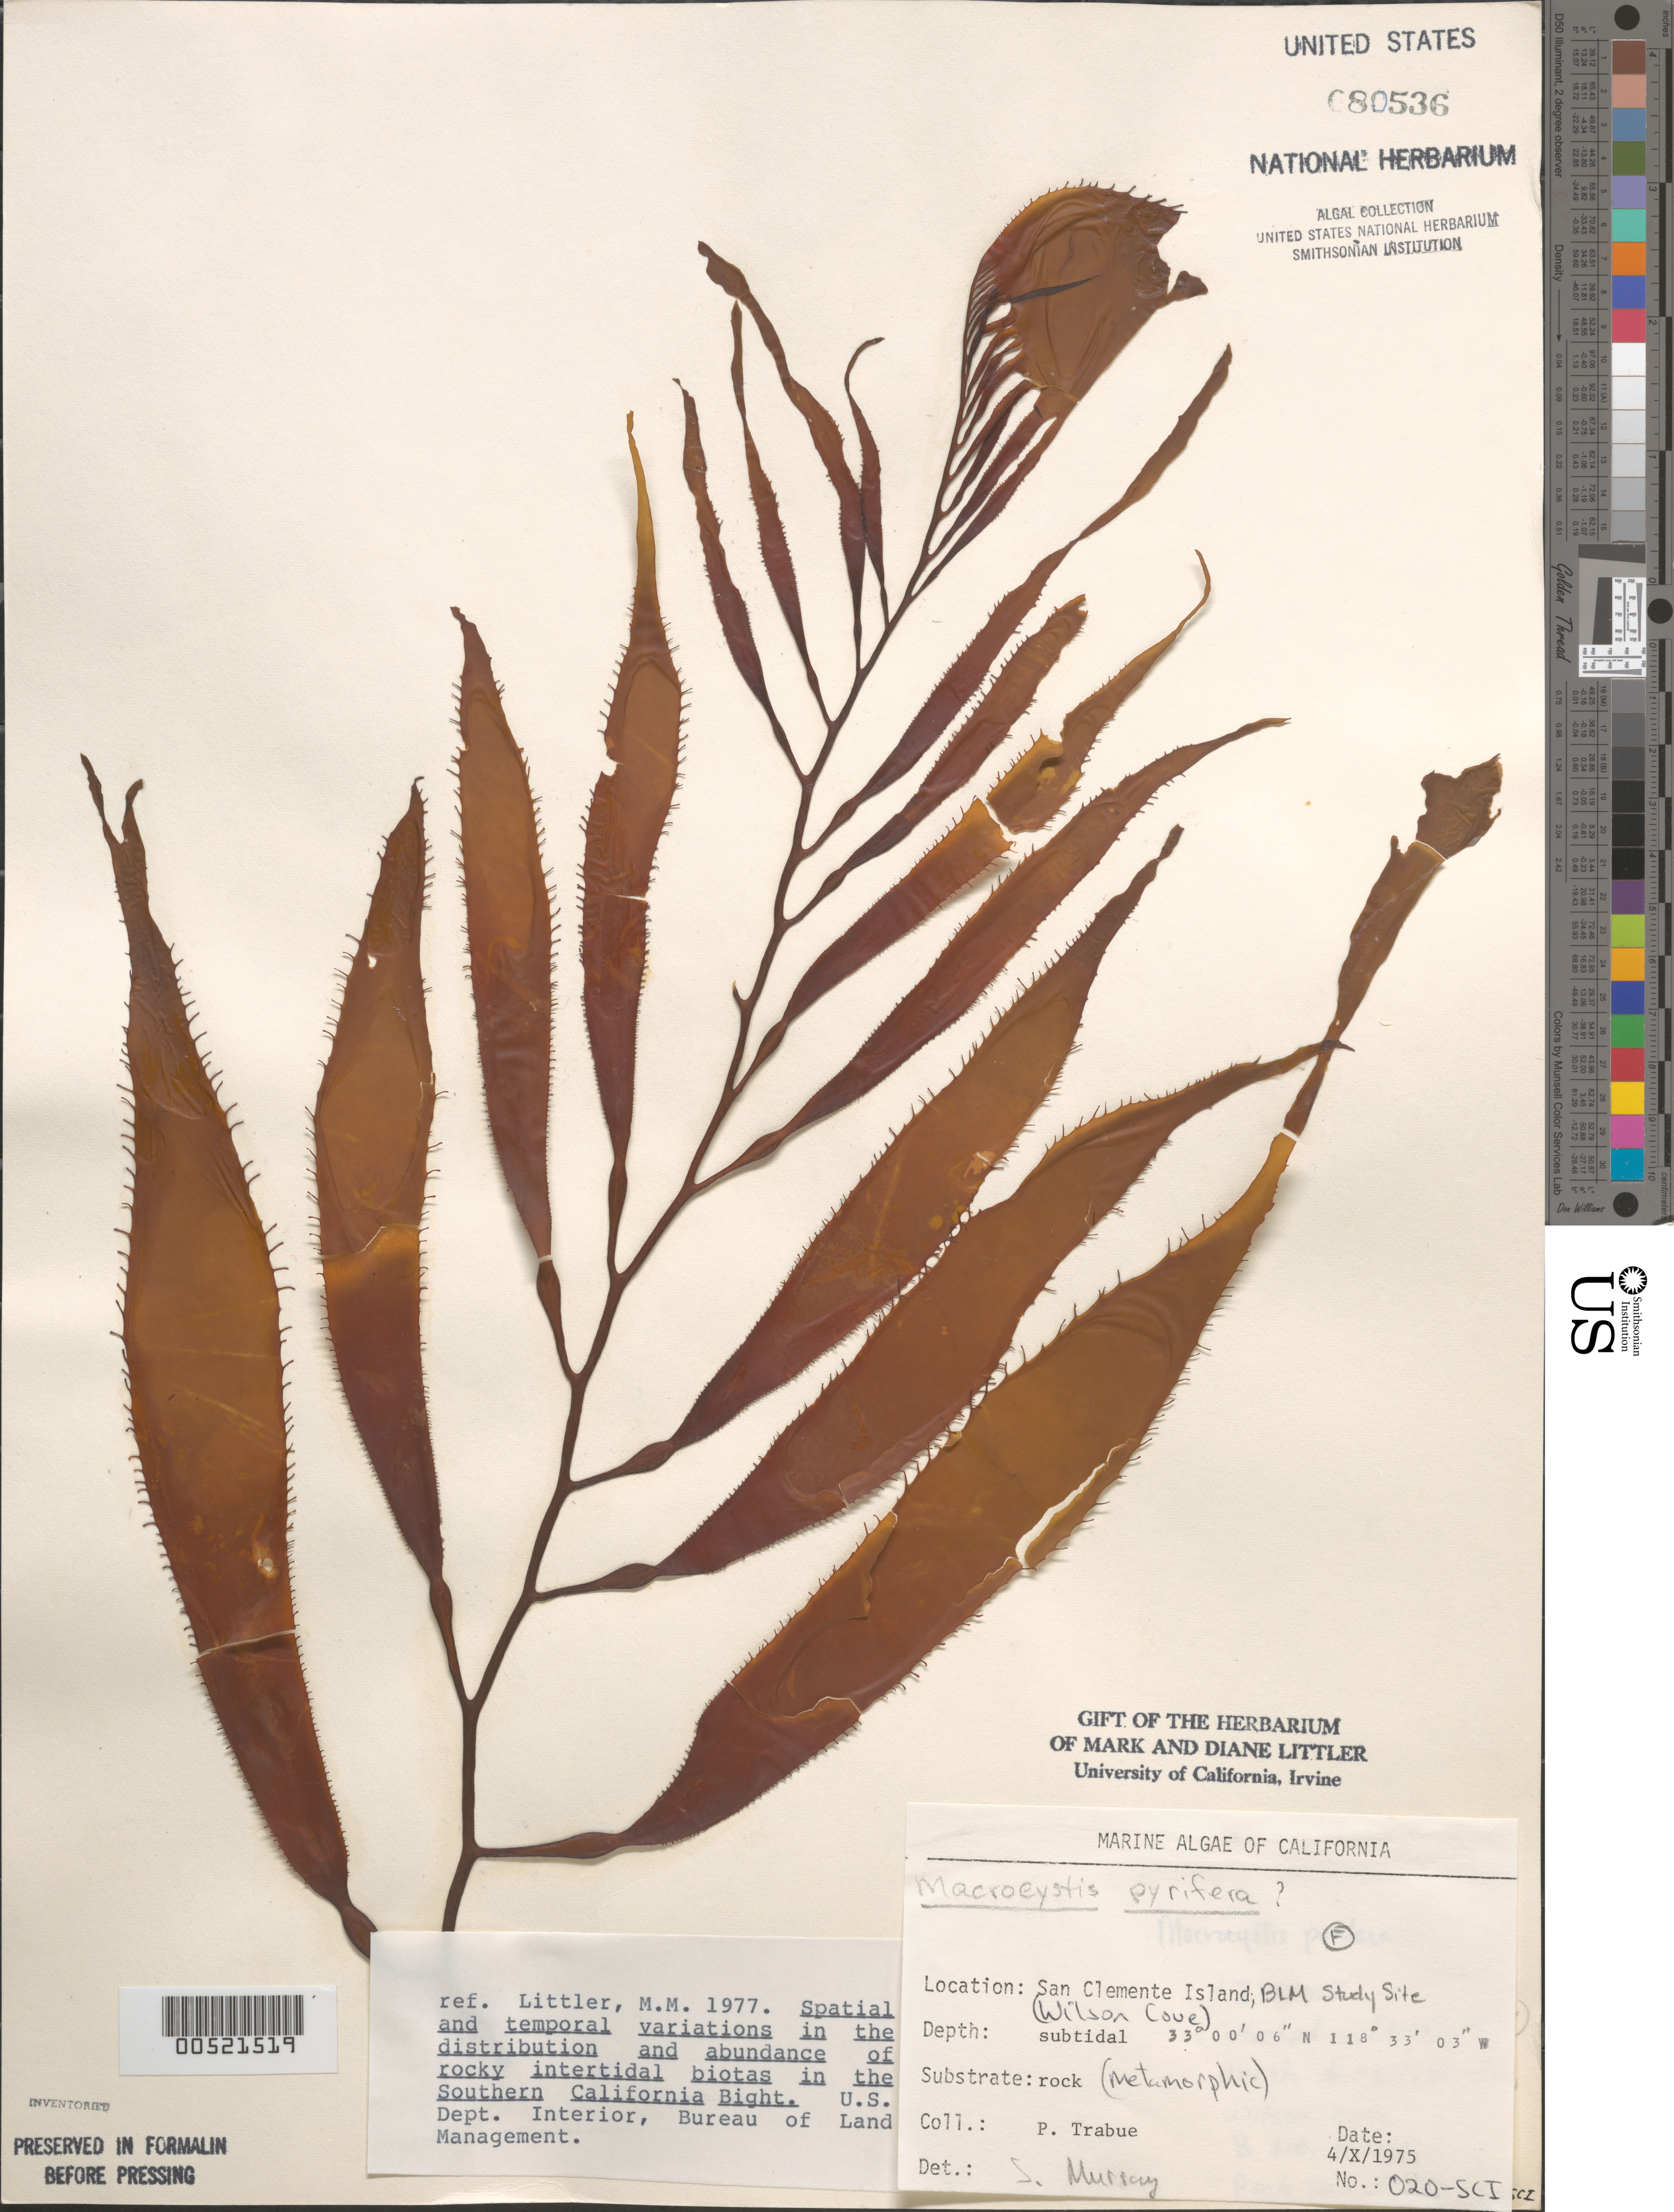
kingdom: Chromista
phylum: Ochrophyta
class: Phaeophyceae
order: Laminariales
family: Laminariaceae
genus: Macrocystis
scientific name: Macrocystis pyrifera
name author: (L.) C. Agardh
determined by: Murray, S. N.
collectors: P. J. Trabue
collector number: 020-sci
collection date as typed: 04 Oct 1975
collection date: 1975-10-04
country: United States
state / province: California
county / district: Los Angeles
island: San Clemente Island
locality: Wilson Cove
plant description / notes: BLM-SOCALBIGHT Rocky Intertidal Survey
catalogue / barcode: US 80536